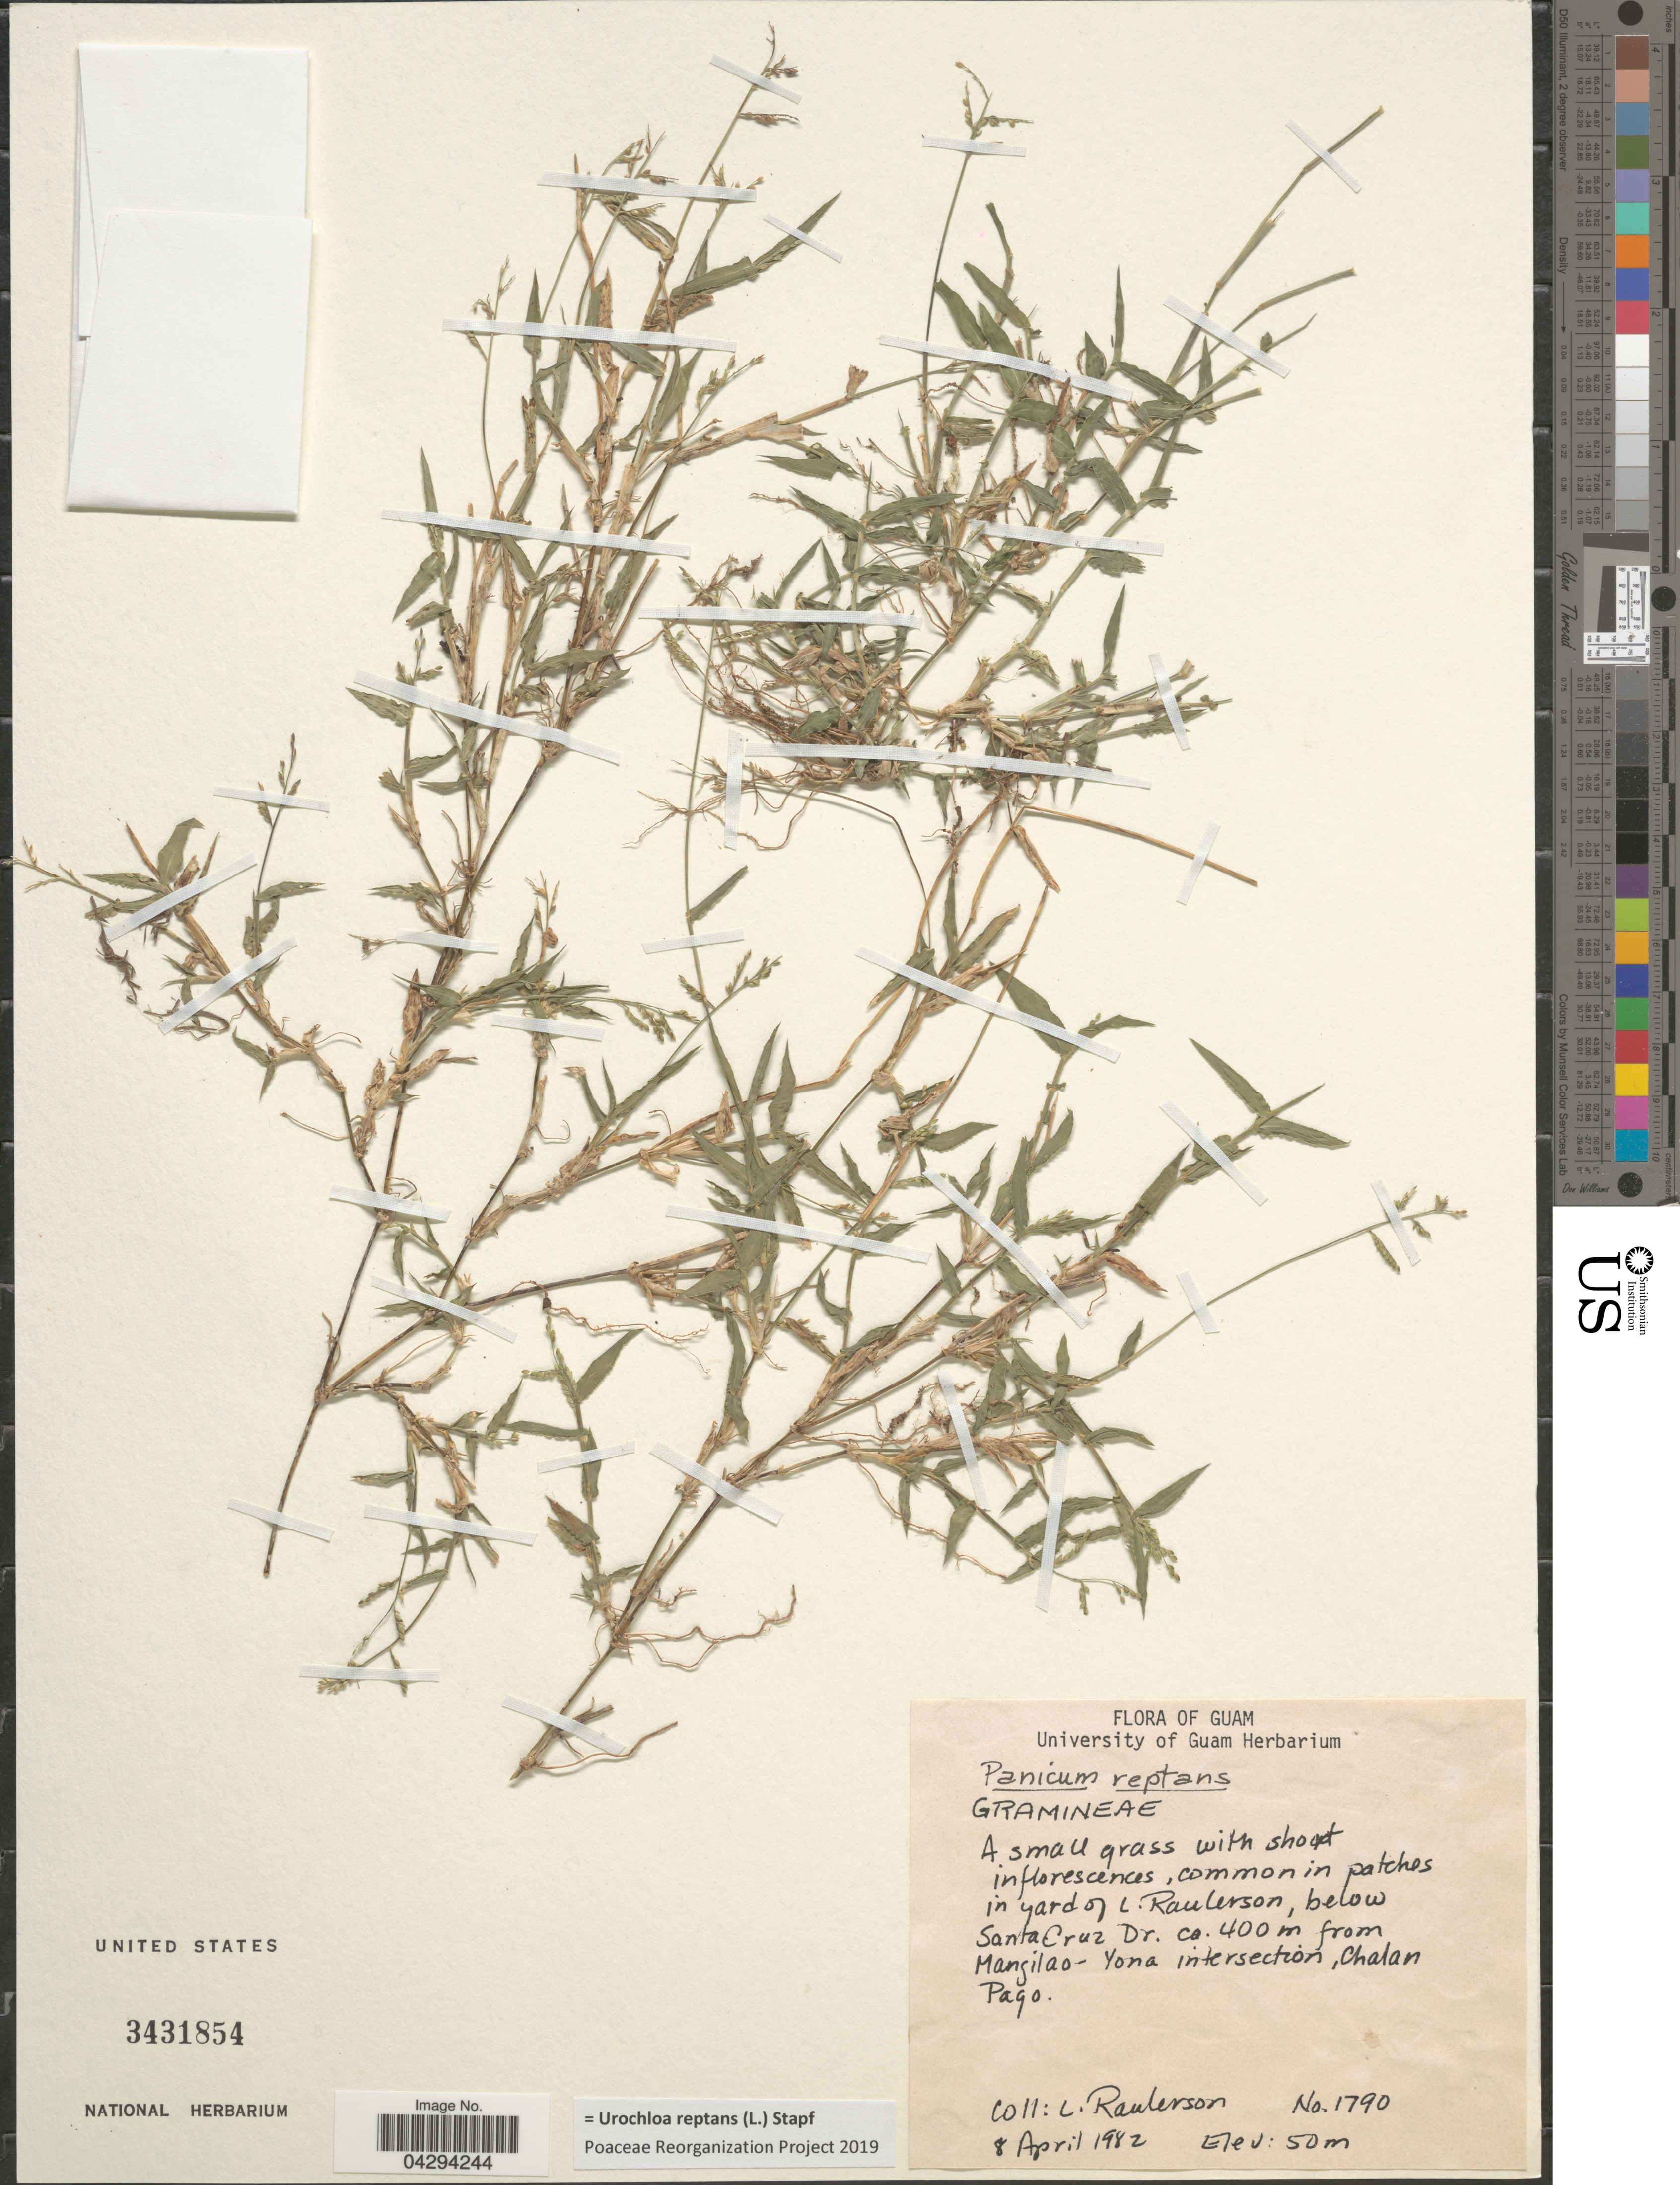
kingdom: Plantae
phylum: Tracheophyta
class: Liliopsida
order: Poales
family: Poaceae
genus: Urochloa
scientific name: Urochloa reptans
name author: (L.) Stapf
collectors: L. Raulerson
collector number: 1790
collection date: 1982-04-08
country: Guam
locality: In yard of L. Raulerson, below Santa Cruz Dr. ca. 400 m from Mangilao - Yona intersection, Chalan Pago.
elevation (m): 50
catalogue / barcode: US 3431854